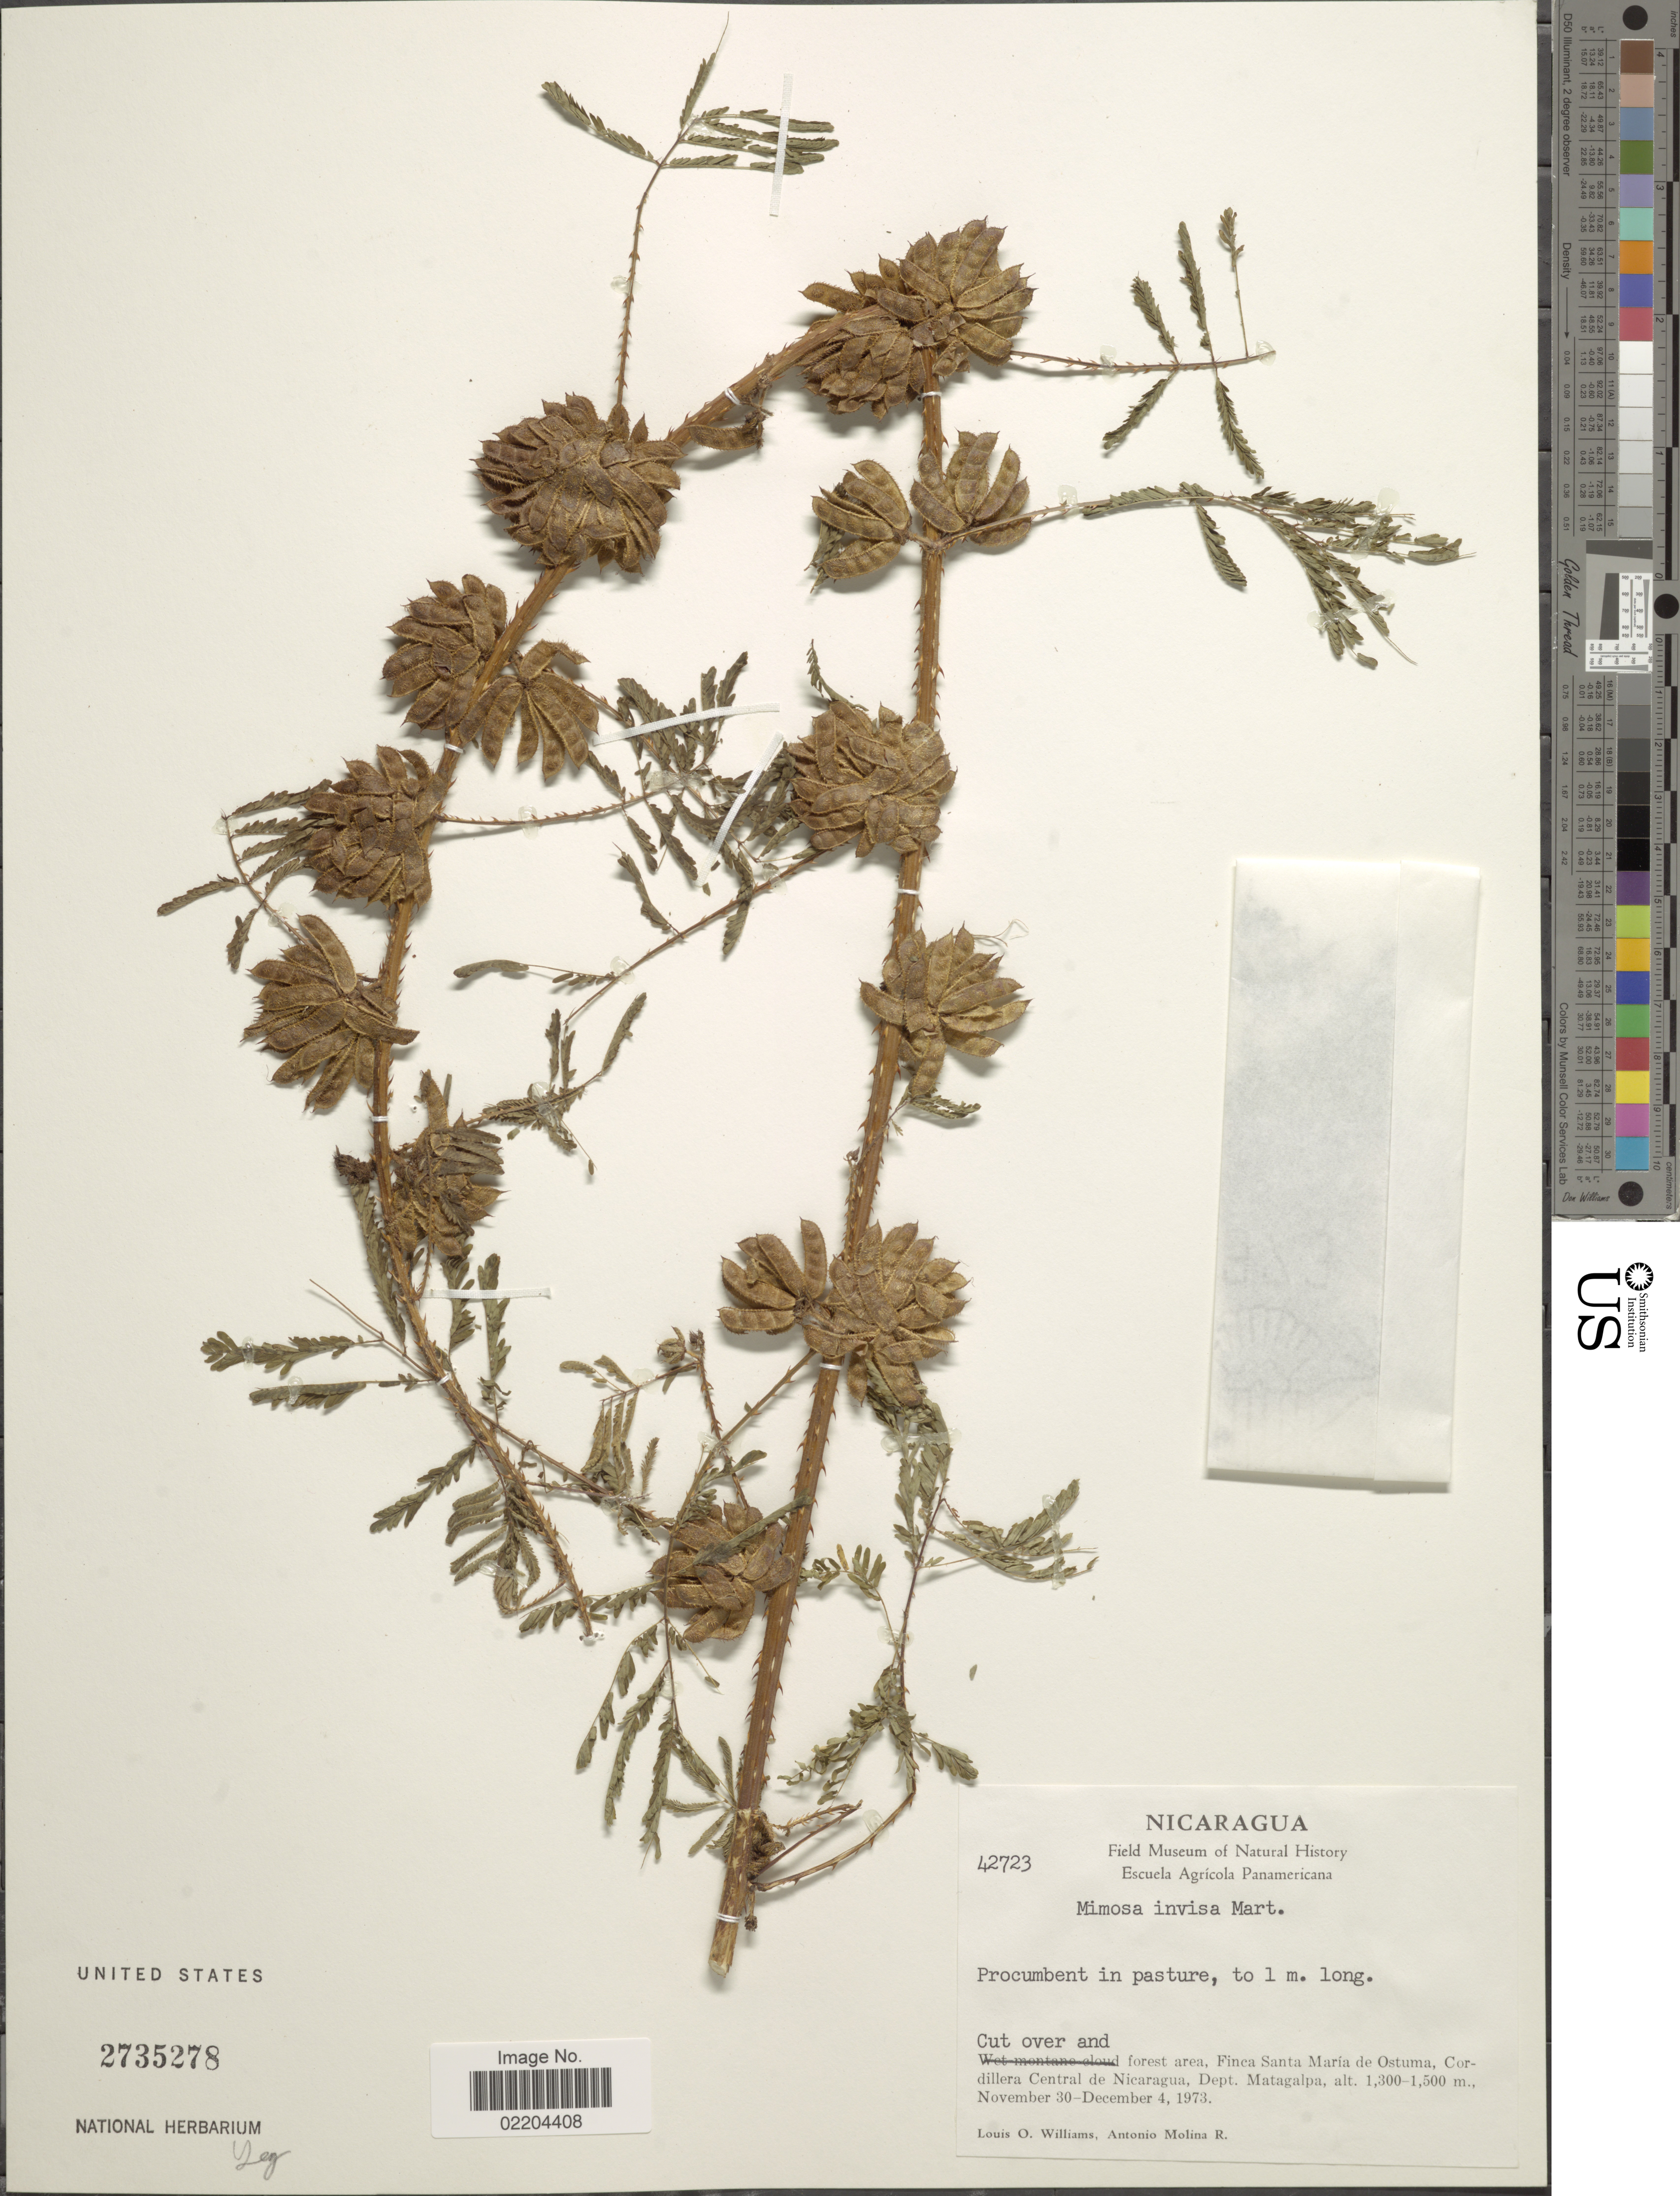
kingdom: Plantae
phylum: Tracheophyta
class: Magnoliopsida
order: Fabales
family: Fabaceae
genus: Mimosa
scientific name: Mimosa invisa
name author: Mart. ex Colla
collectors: L. O. Williams & A. R. Molina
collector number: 42723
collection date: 1973-11-30/1973-12-04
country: Nicaragua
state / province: Matagalpa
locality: Finca Santa Maria de Ostuma, Cordillera Central de Nicaragua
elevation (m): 1300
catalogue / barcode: US 2735278